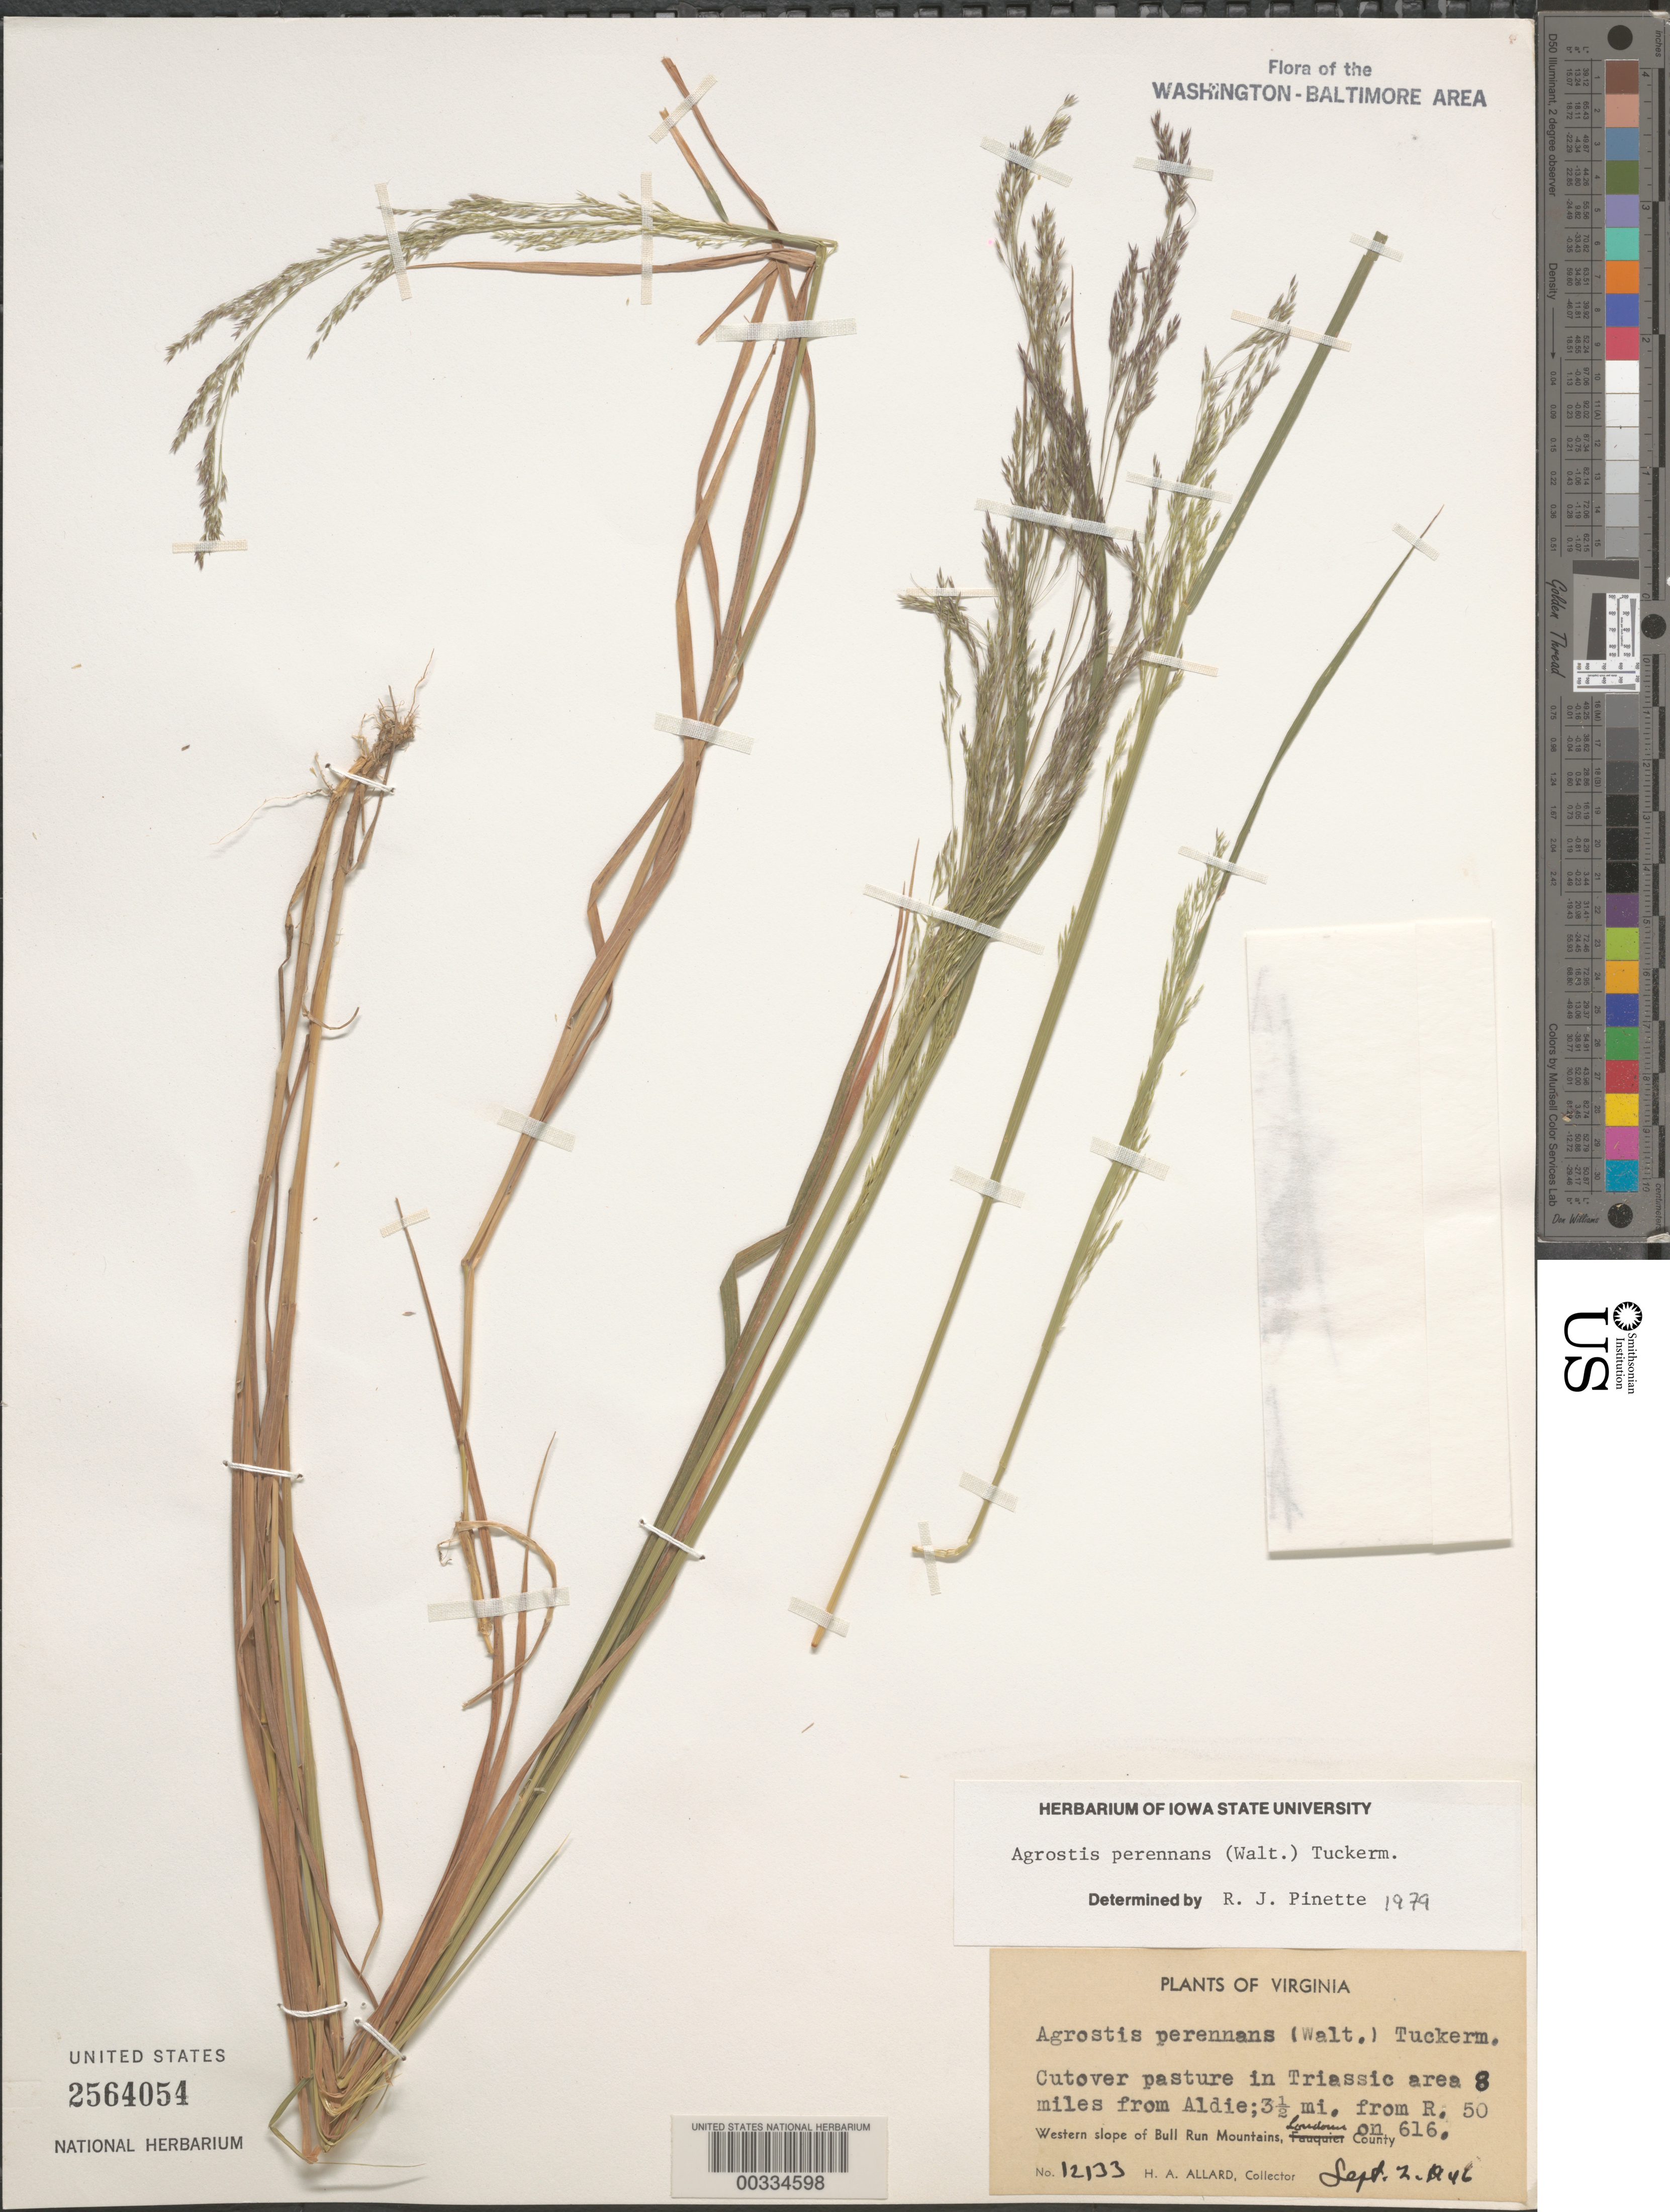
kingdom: Plantae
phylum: Tracheophyta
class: Liliopsida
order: Poales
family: Poaceae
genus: Agrostis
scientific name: Agrostis perennans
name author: (Walter) Tuck.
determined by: Pinette, R. J.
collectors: H. A. Allard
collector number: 12133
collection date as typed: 02 Sep 1946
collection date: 1946-09-02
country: United States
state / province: Virginia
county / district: Loudoun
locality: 8 miles from Aldie, 3 1/2 mi. from Rt. 50, western slope of Bull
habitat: Cutover pasture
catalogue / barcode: US 2564054